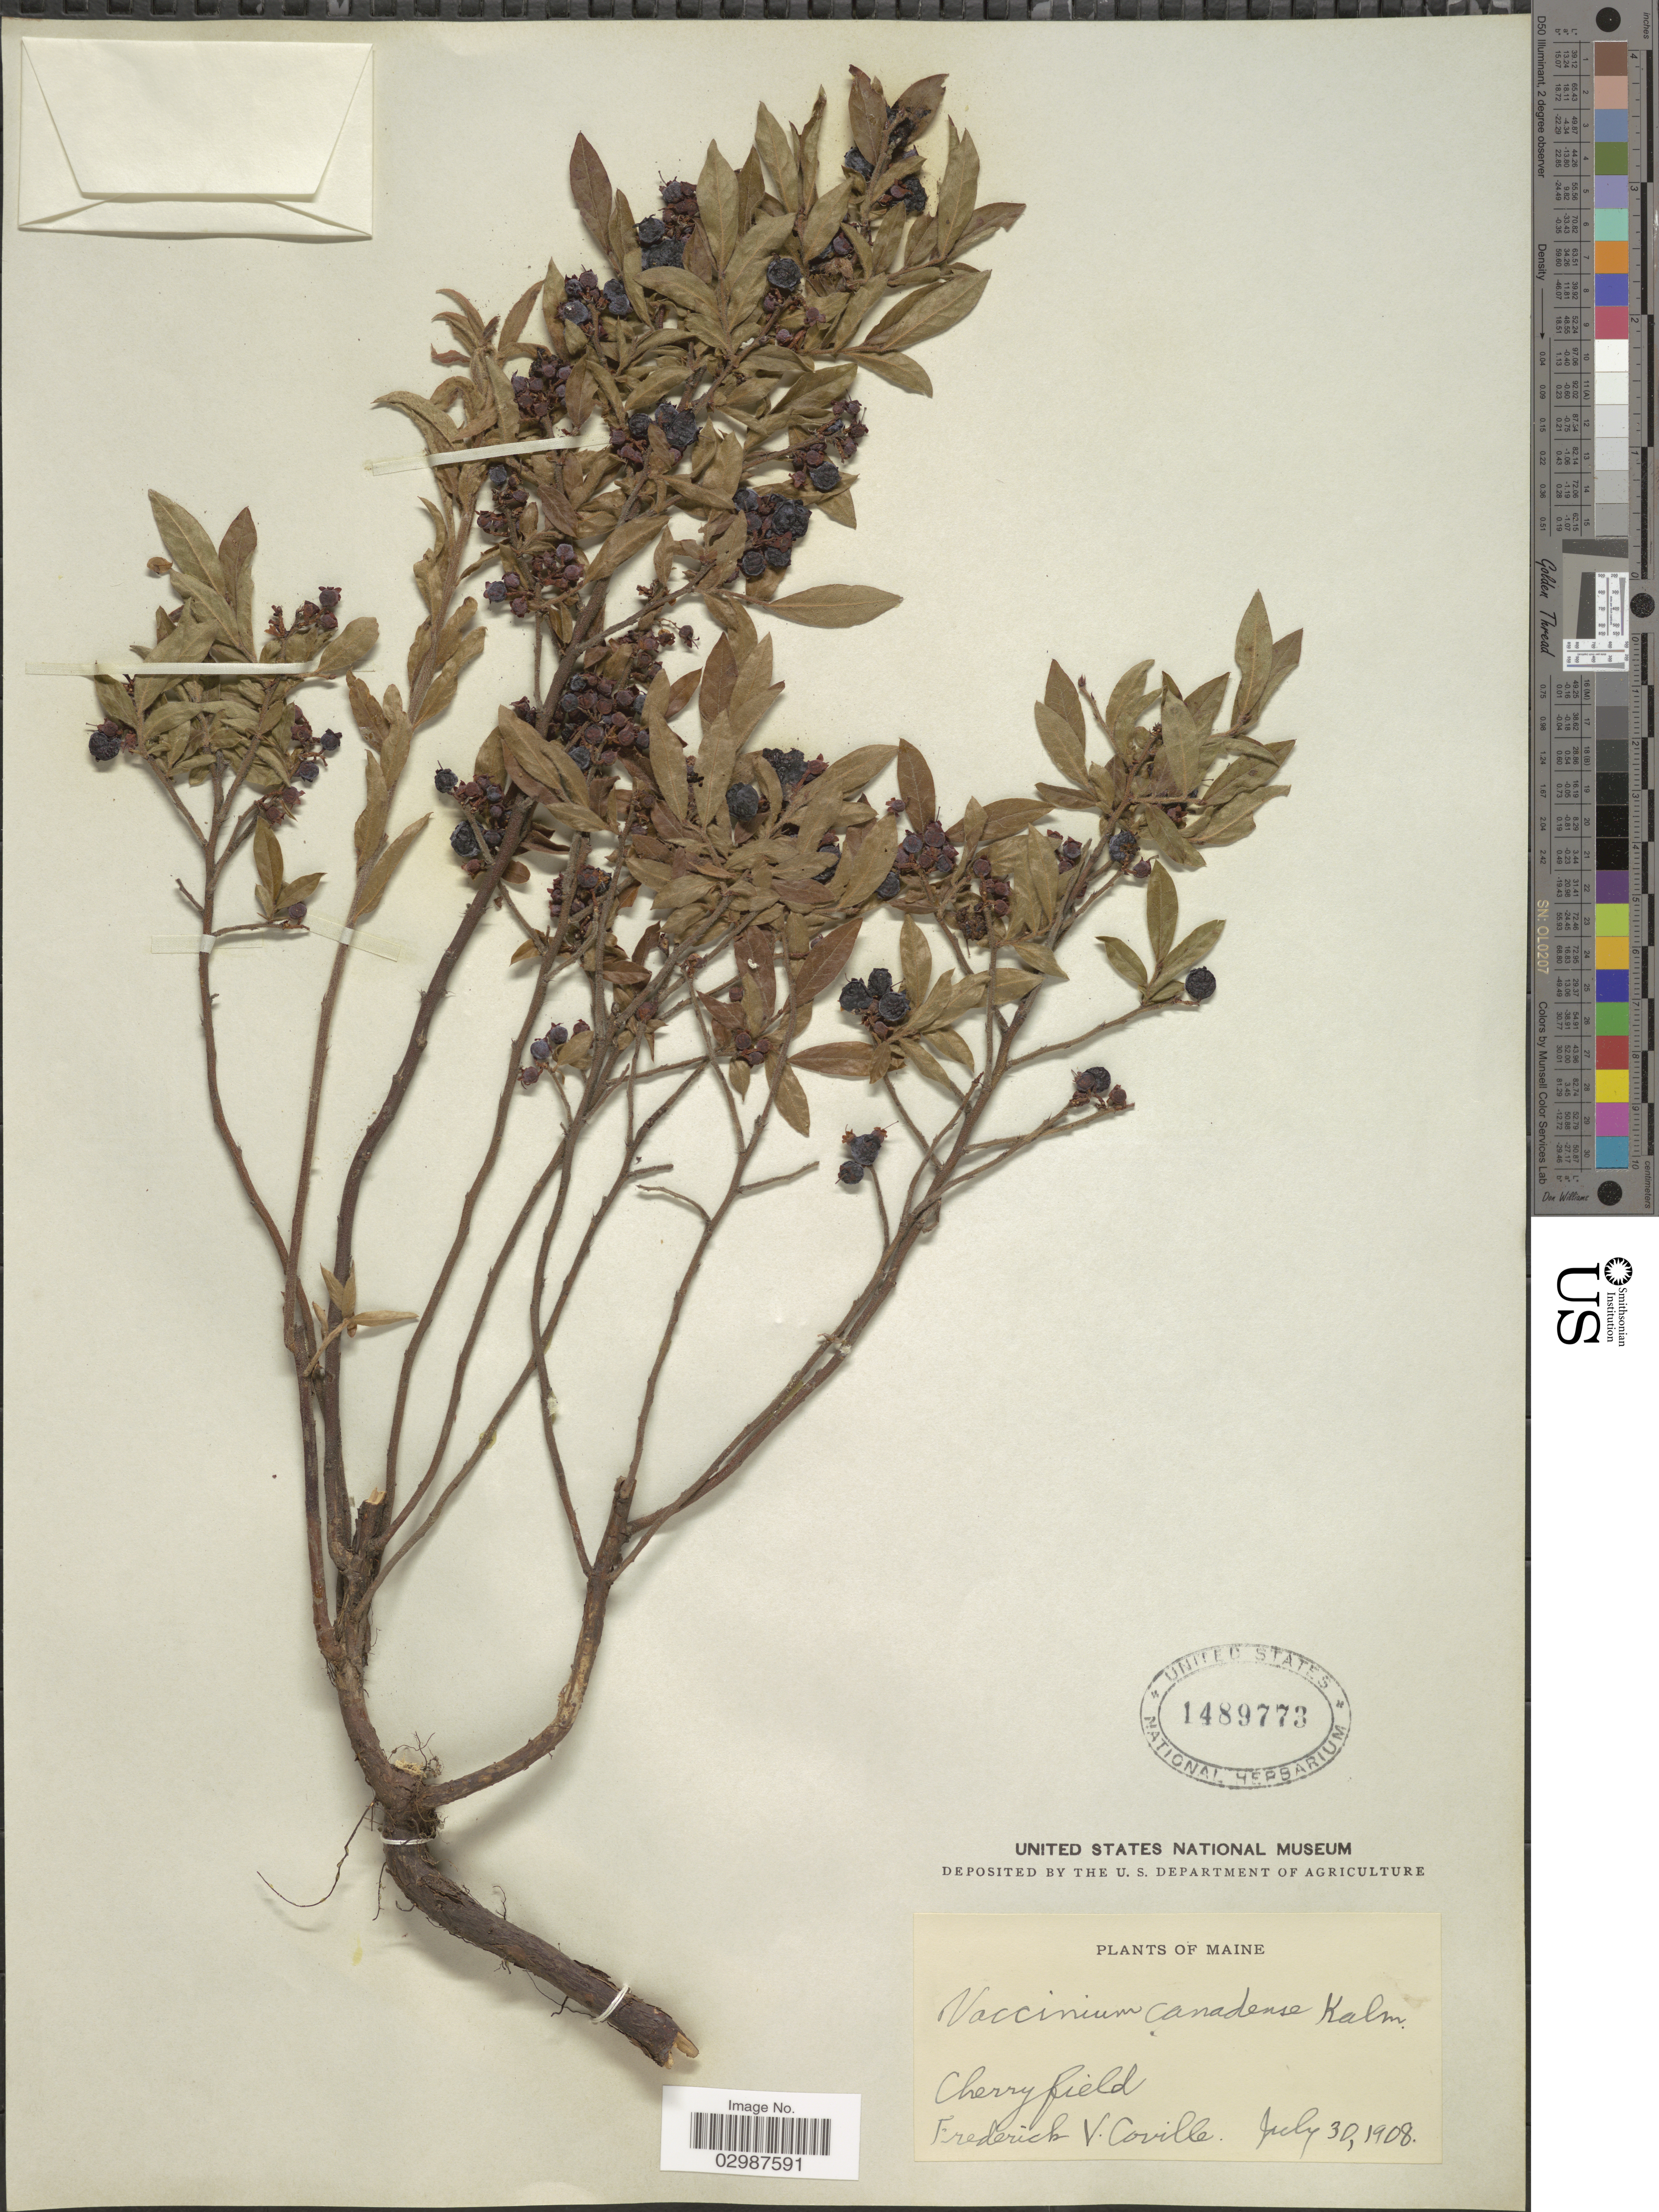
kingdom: Plantae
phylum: Tracheophyta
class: Magnoliopsida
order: Ericales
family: Ericaceae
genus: Vaccinium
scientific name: Vaccinium canadense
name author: Kalm ex Richardson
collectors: F. V. Coville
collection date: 1908-07-30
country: United States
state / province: Maine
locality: Cherry field.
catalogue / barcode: US 1489773